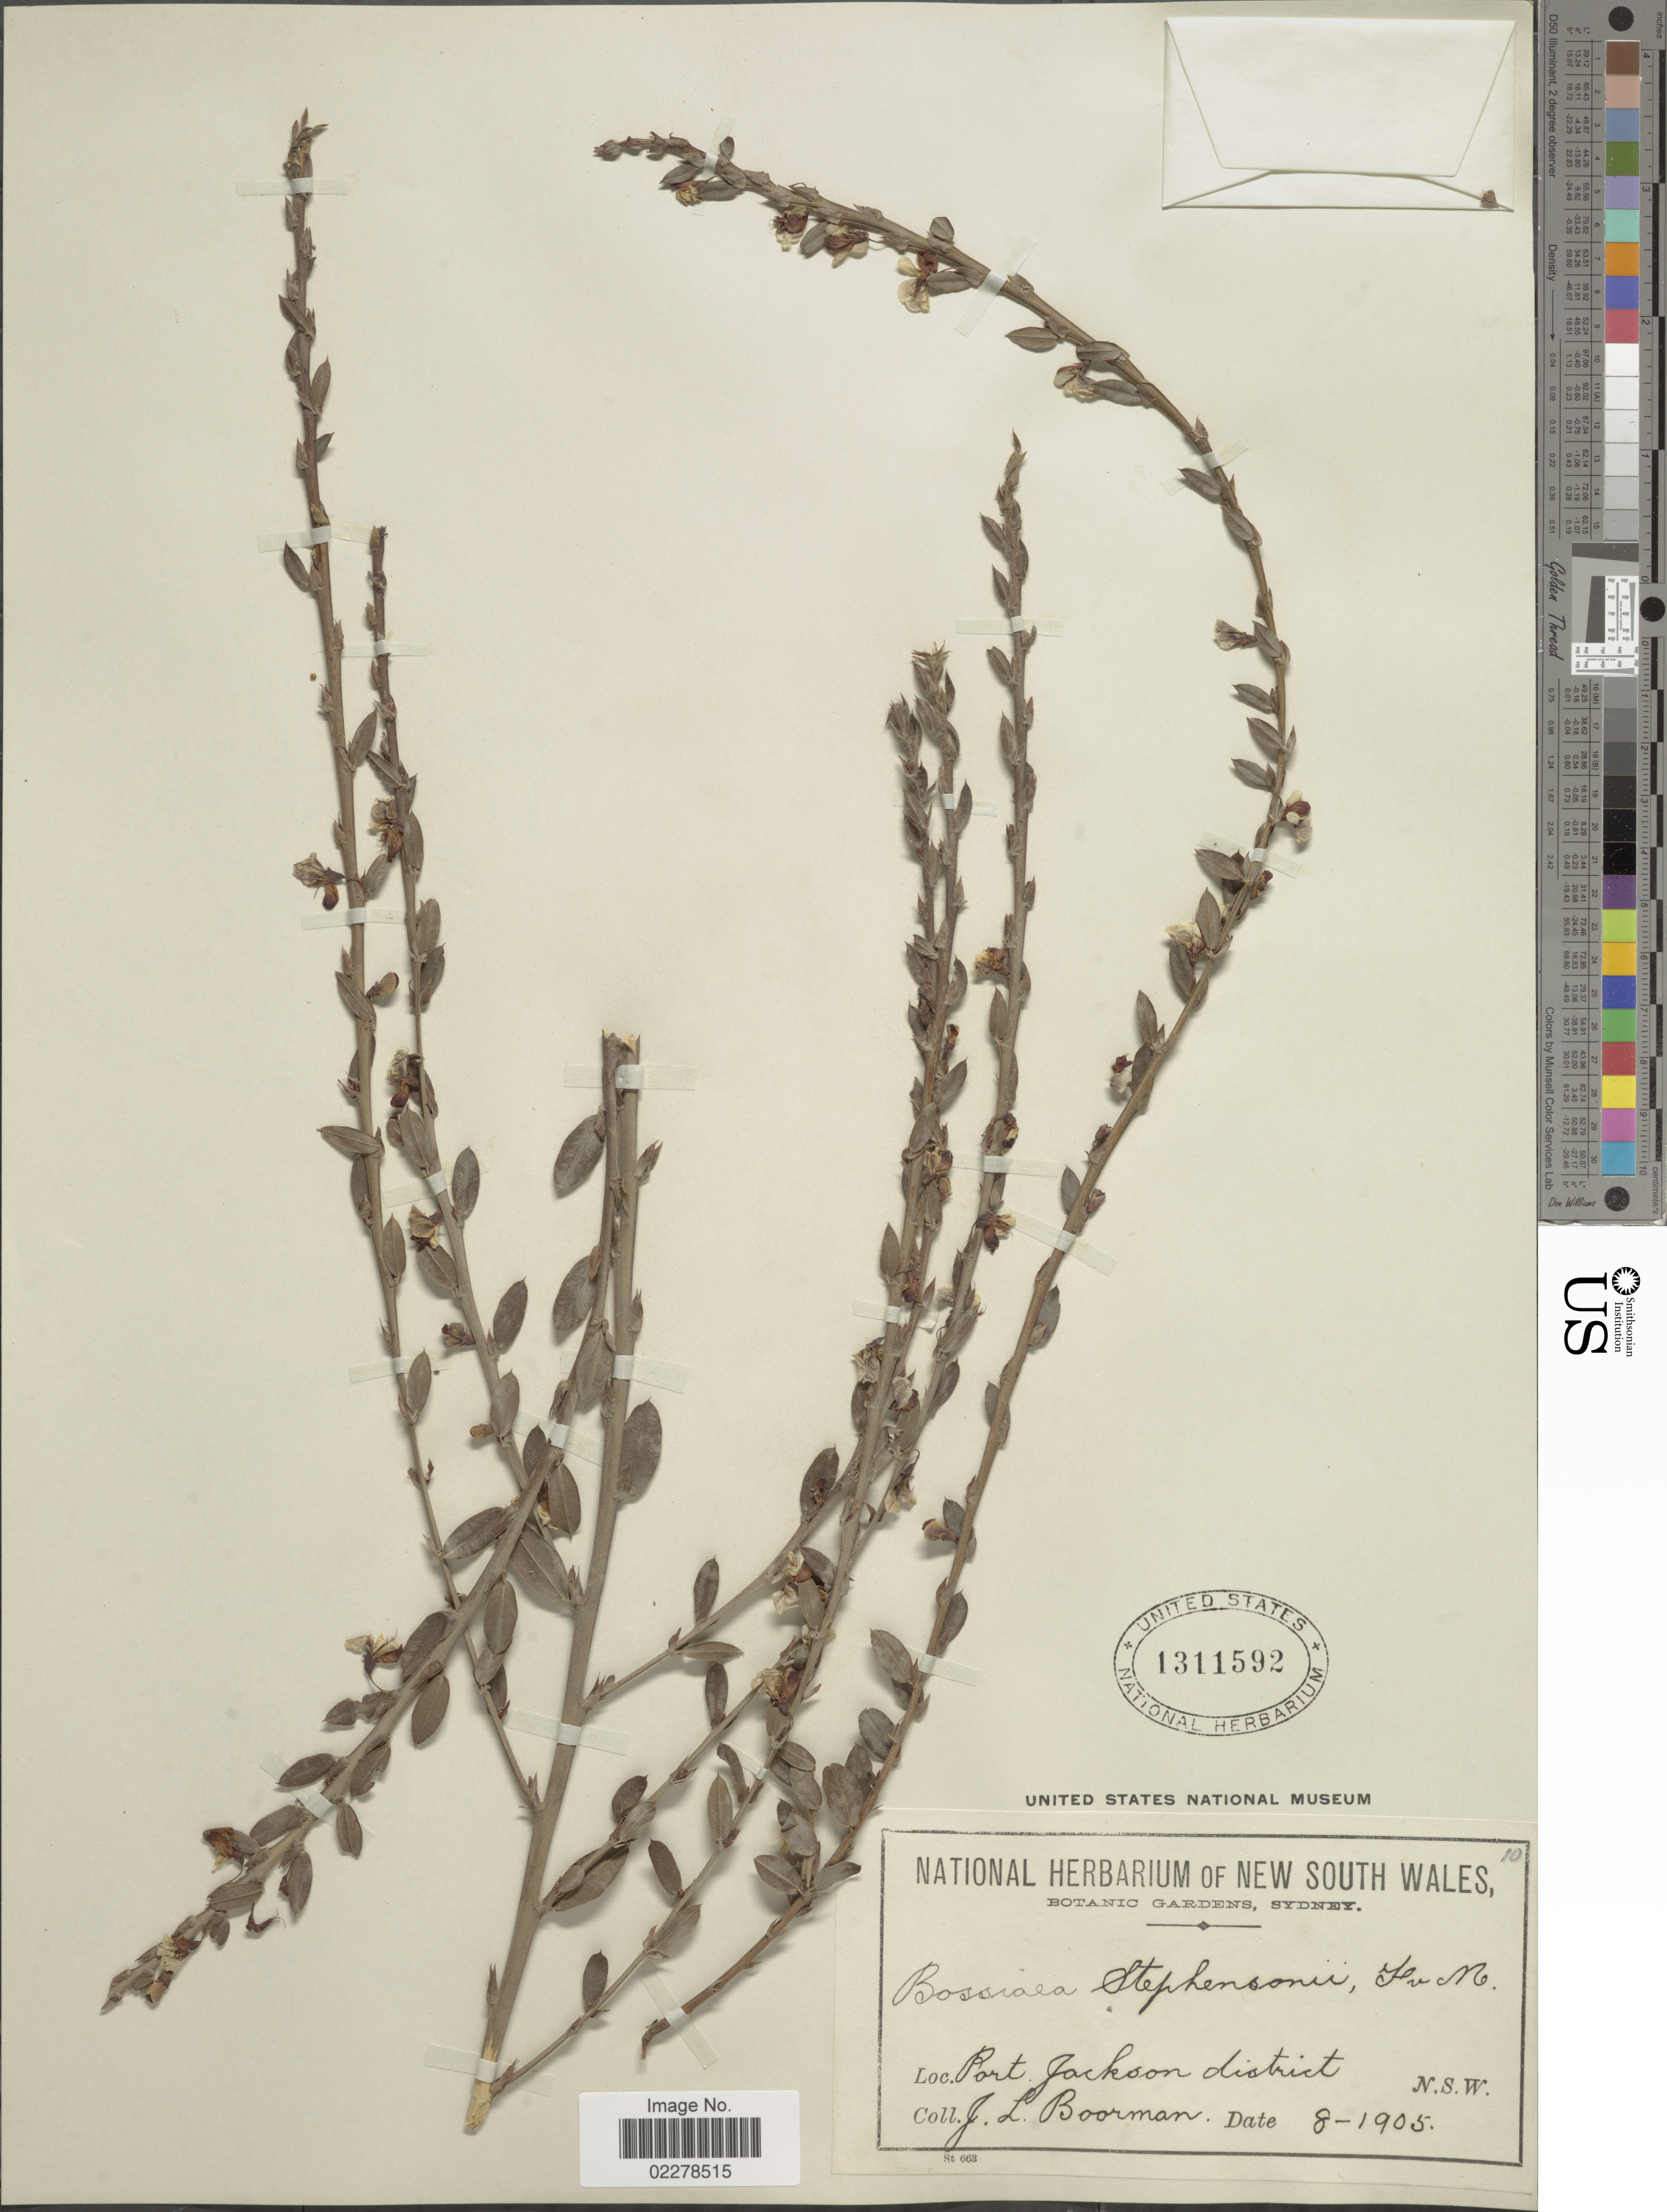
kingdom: Plantae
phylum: Tracheophyta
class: Magnoliopsida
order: Fabales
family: Fabaceae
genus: Bossiaea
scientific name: Bossiaea stephensonii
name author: F. Muell.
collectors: J. Boorman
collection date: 1905-08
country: Australia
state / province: New South Wales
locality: Port Jackson district. N.S.W.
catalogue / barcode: US 1311952